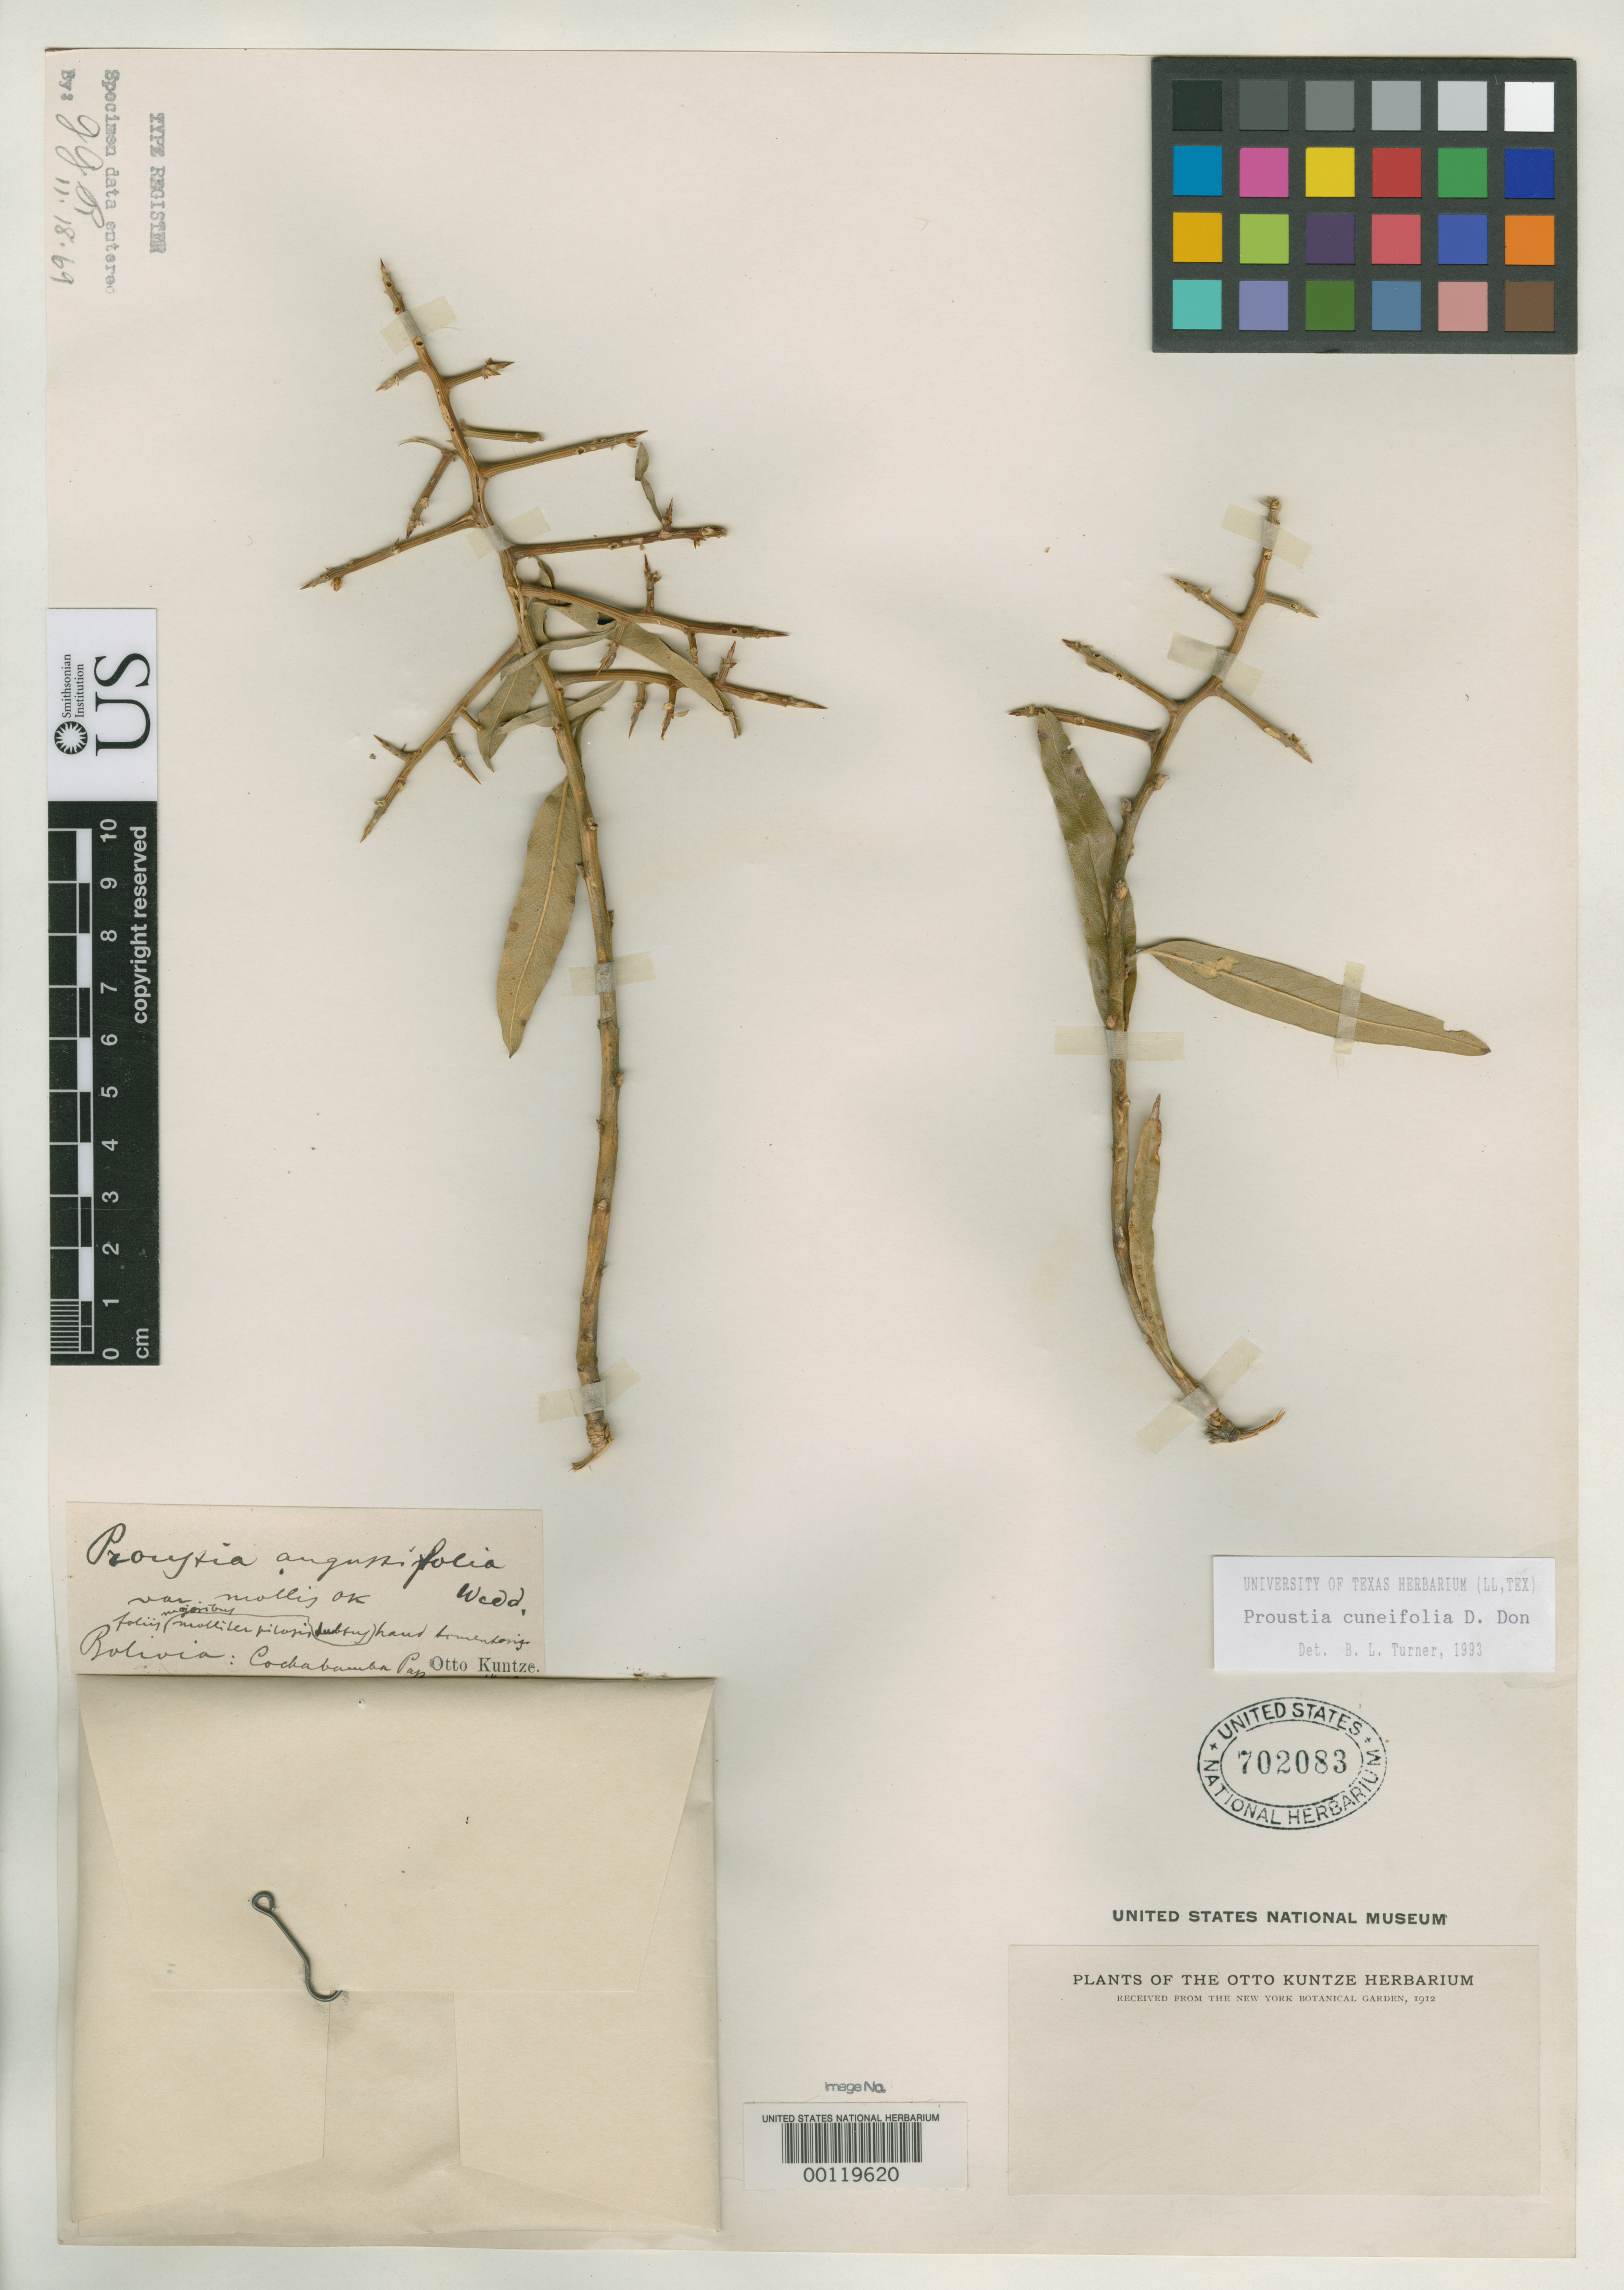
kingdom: Plantae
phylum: Tracheophyta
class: Magnoliopsida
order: Asterales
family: Asteraceae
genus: Proustia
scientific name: Proustia angustifolia var. mollis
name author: Kuntze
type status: Type Collection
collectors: C.E.O. Kuntze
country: Bolivia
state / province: Cochabamba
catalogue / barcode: US 702083